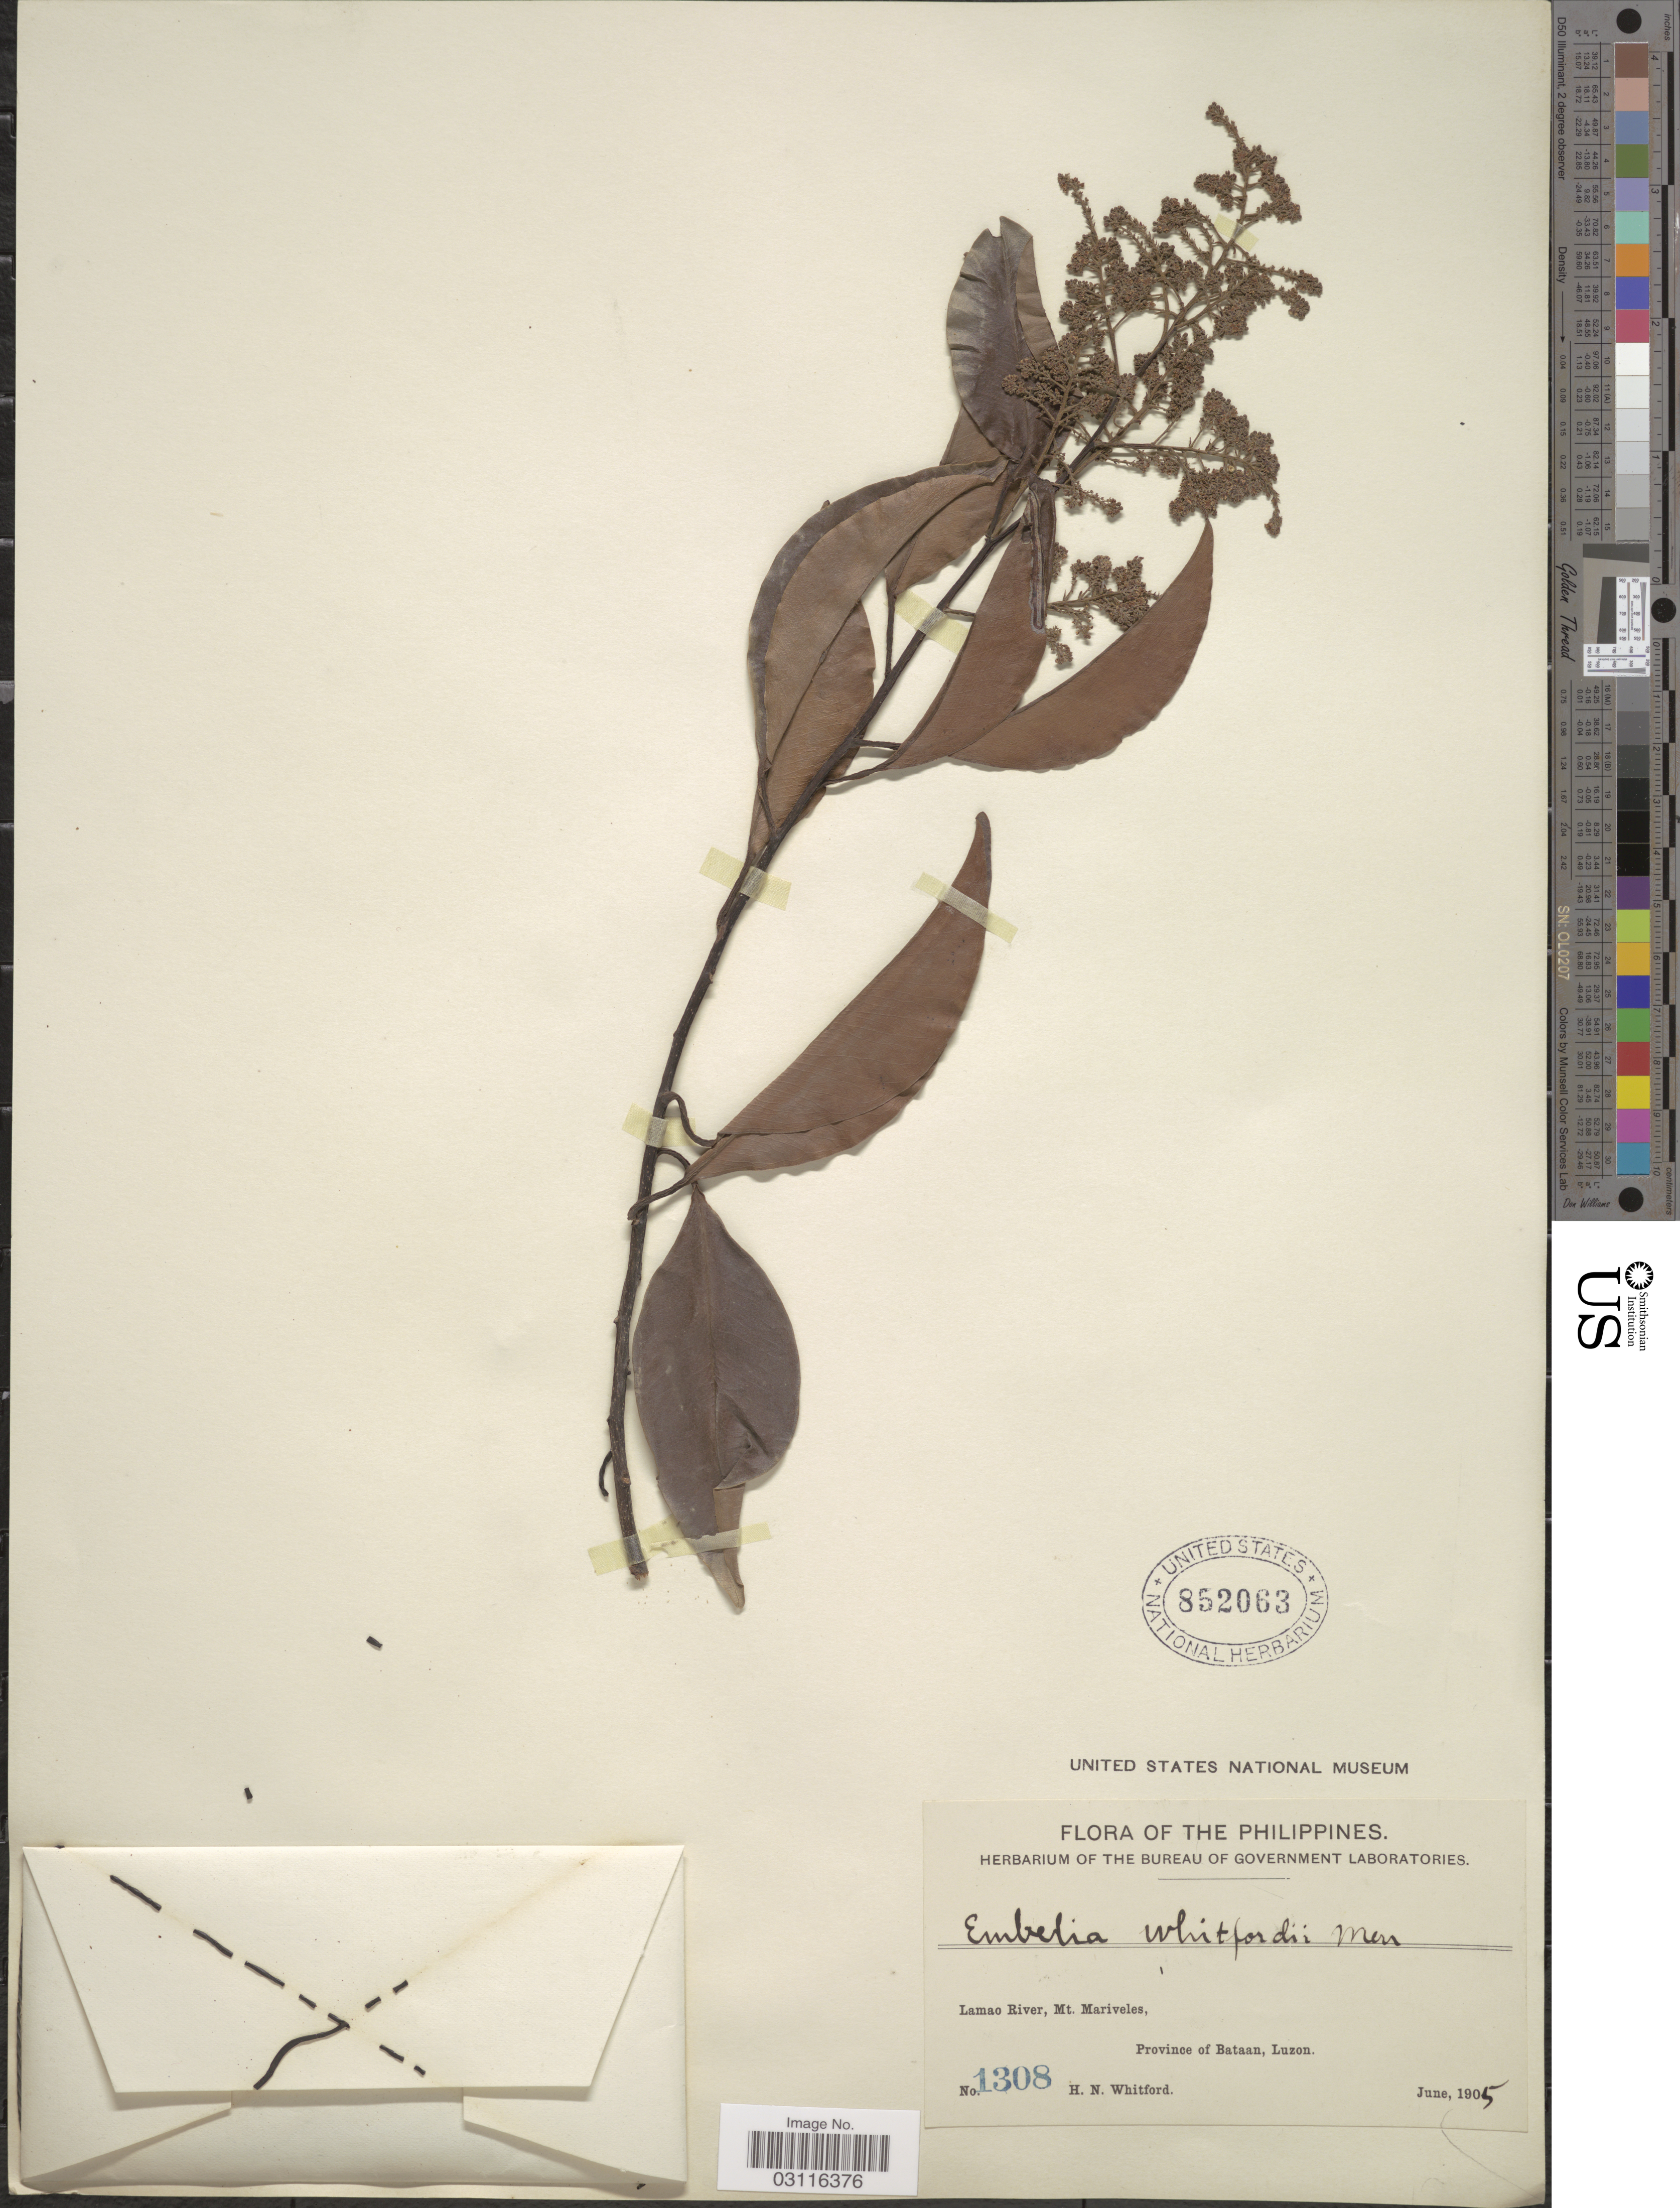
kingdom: Plantae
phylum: Tracheophyta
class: Magnoliopsida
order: Ericales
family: Primulaceae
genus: Embelia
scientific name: Embelia whitfordii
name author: Merr.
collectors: H. N. Whitford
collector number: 1308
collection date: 1905-06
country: Philippines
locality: Lamao River, Mt. Mariveles, Province of Bataan, Luzon.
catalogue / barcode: US 852063